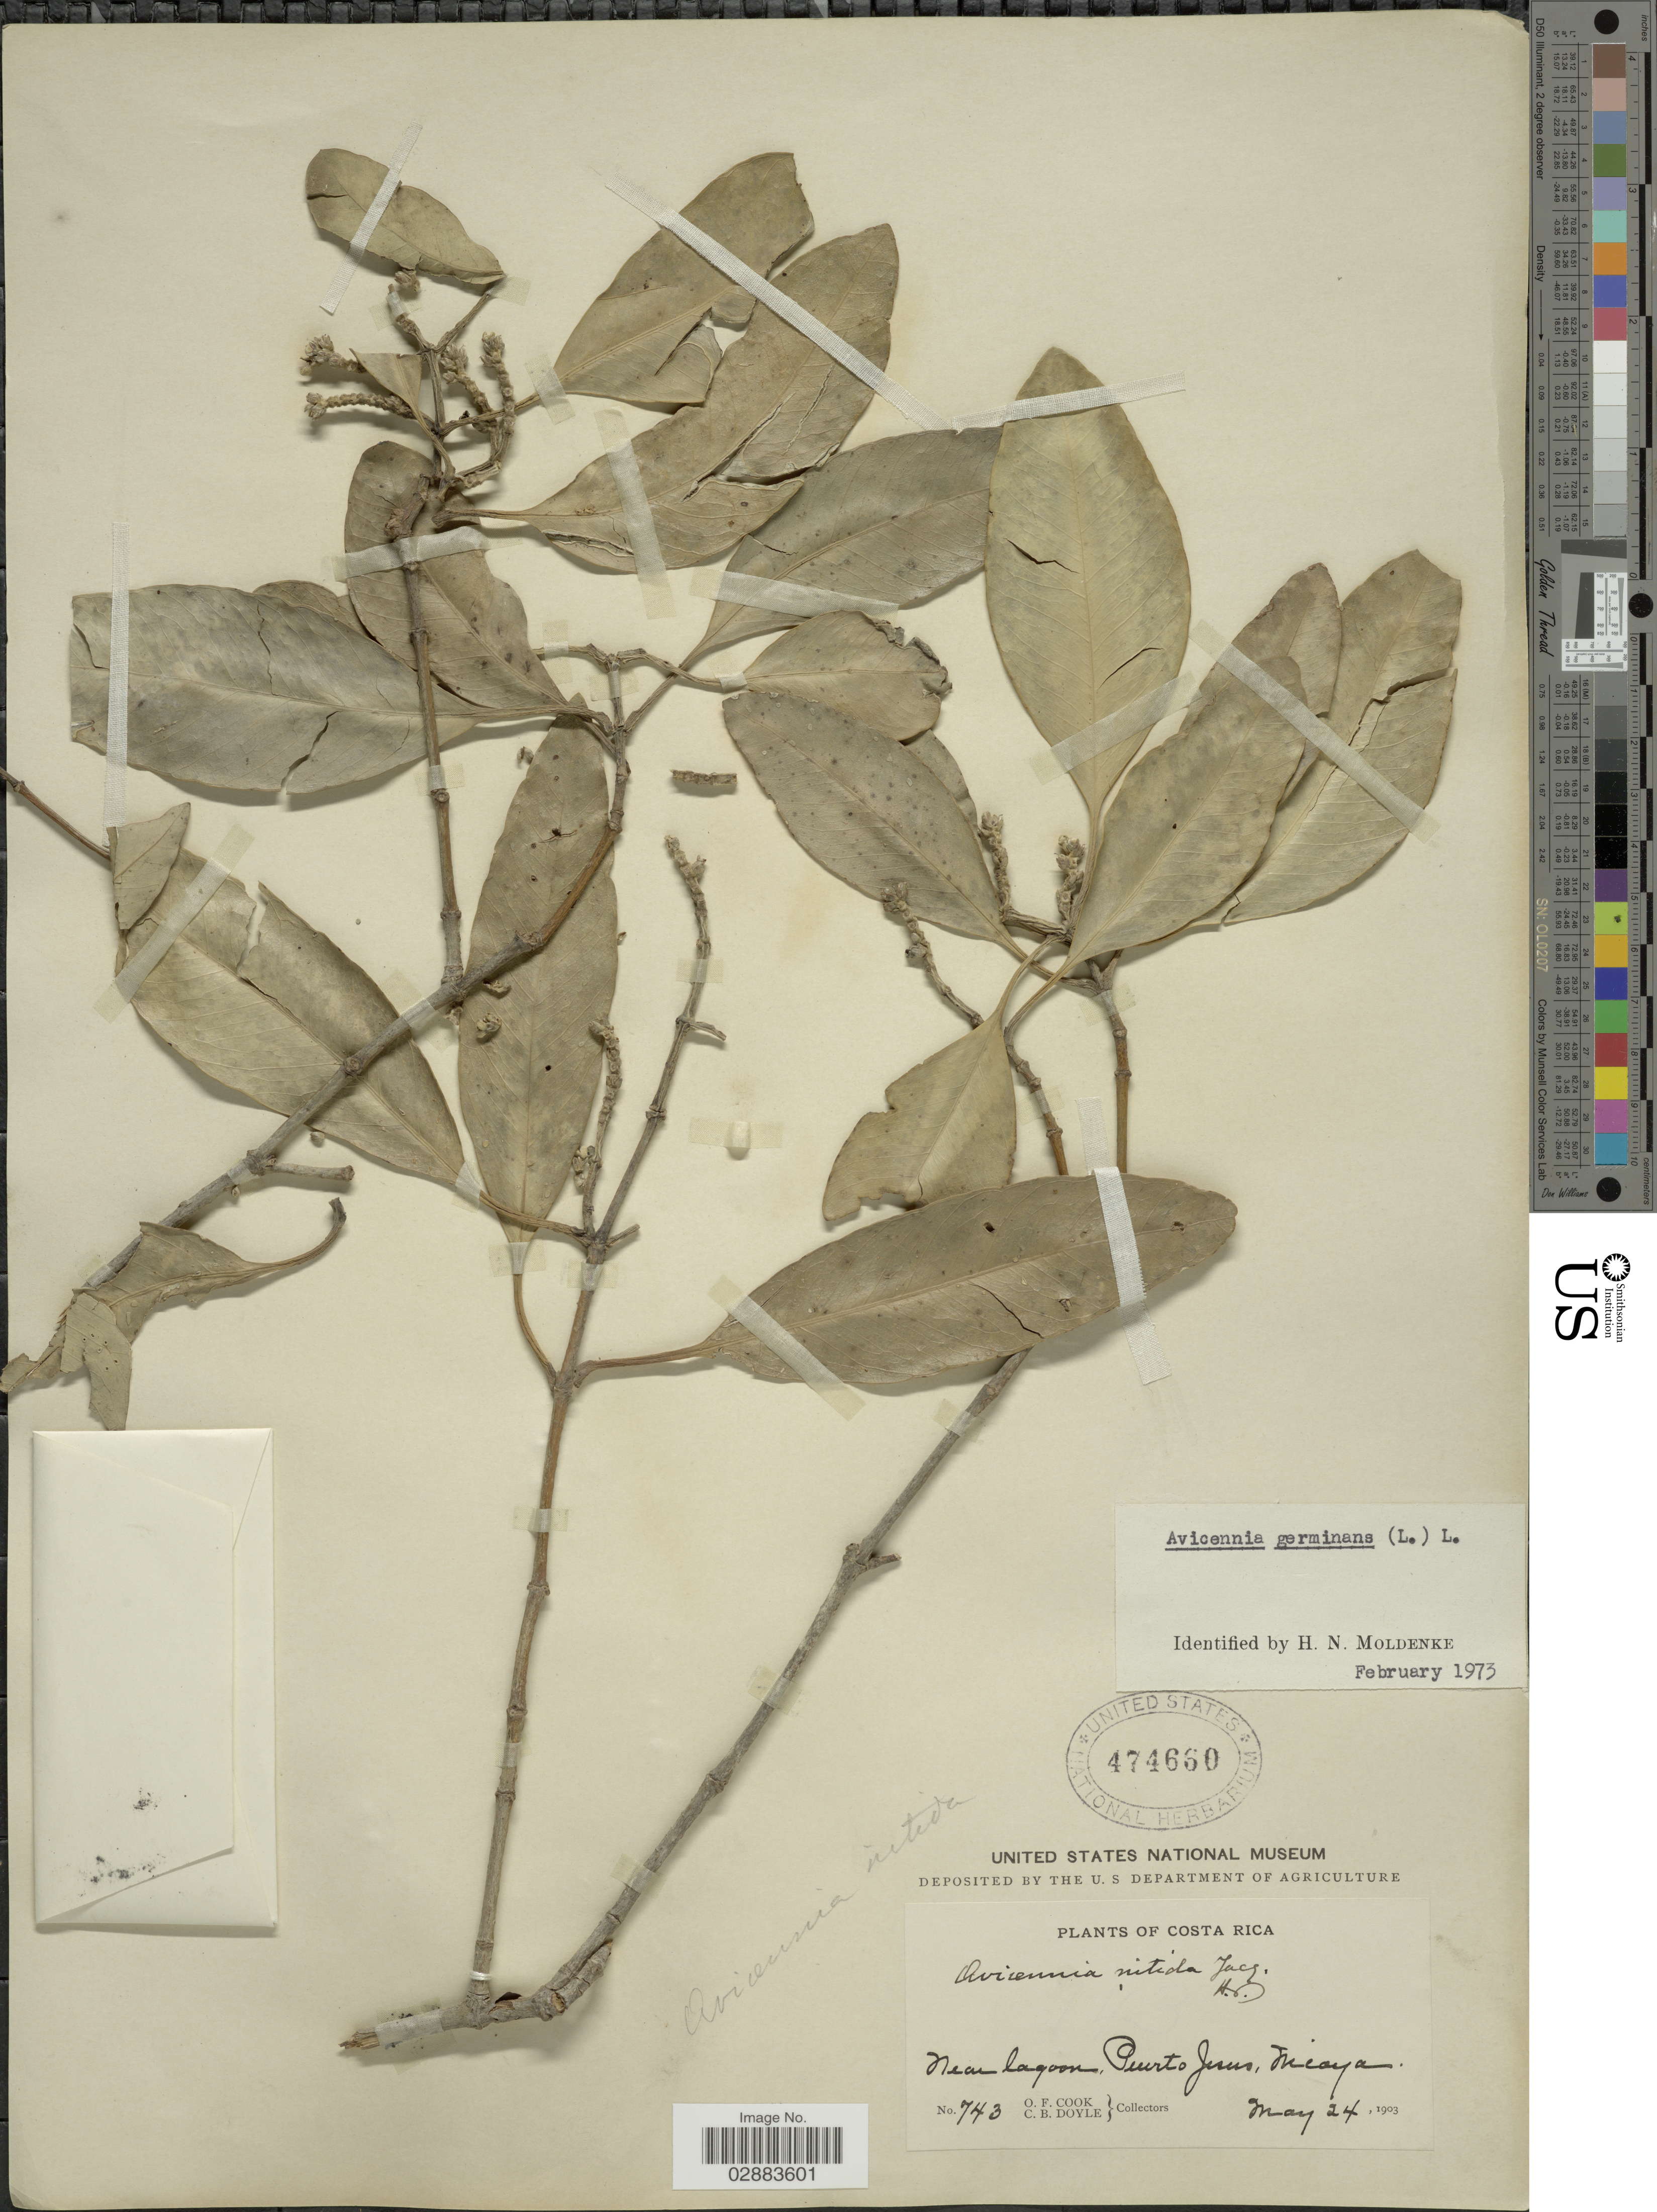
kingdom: Plantae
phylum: Tracheophyta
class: Magnoliopsida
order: Lamiales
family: Acanthaceae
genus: Avicennia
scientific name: Avicennia germinans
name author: (L.) L.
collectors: O. F. Cook & C. Doyle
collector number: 743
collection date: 1903-05-24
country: Costa Rica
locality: Near lagoon, Puerto Jesus, Nicoya.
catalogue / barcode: US 474660